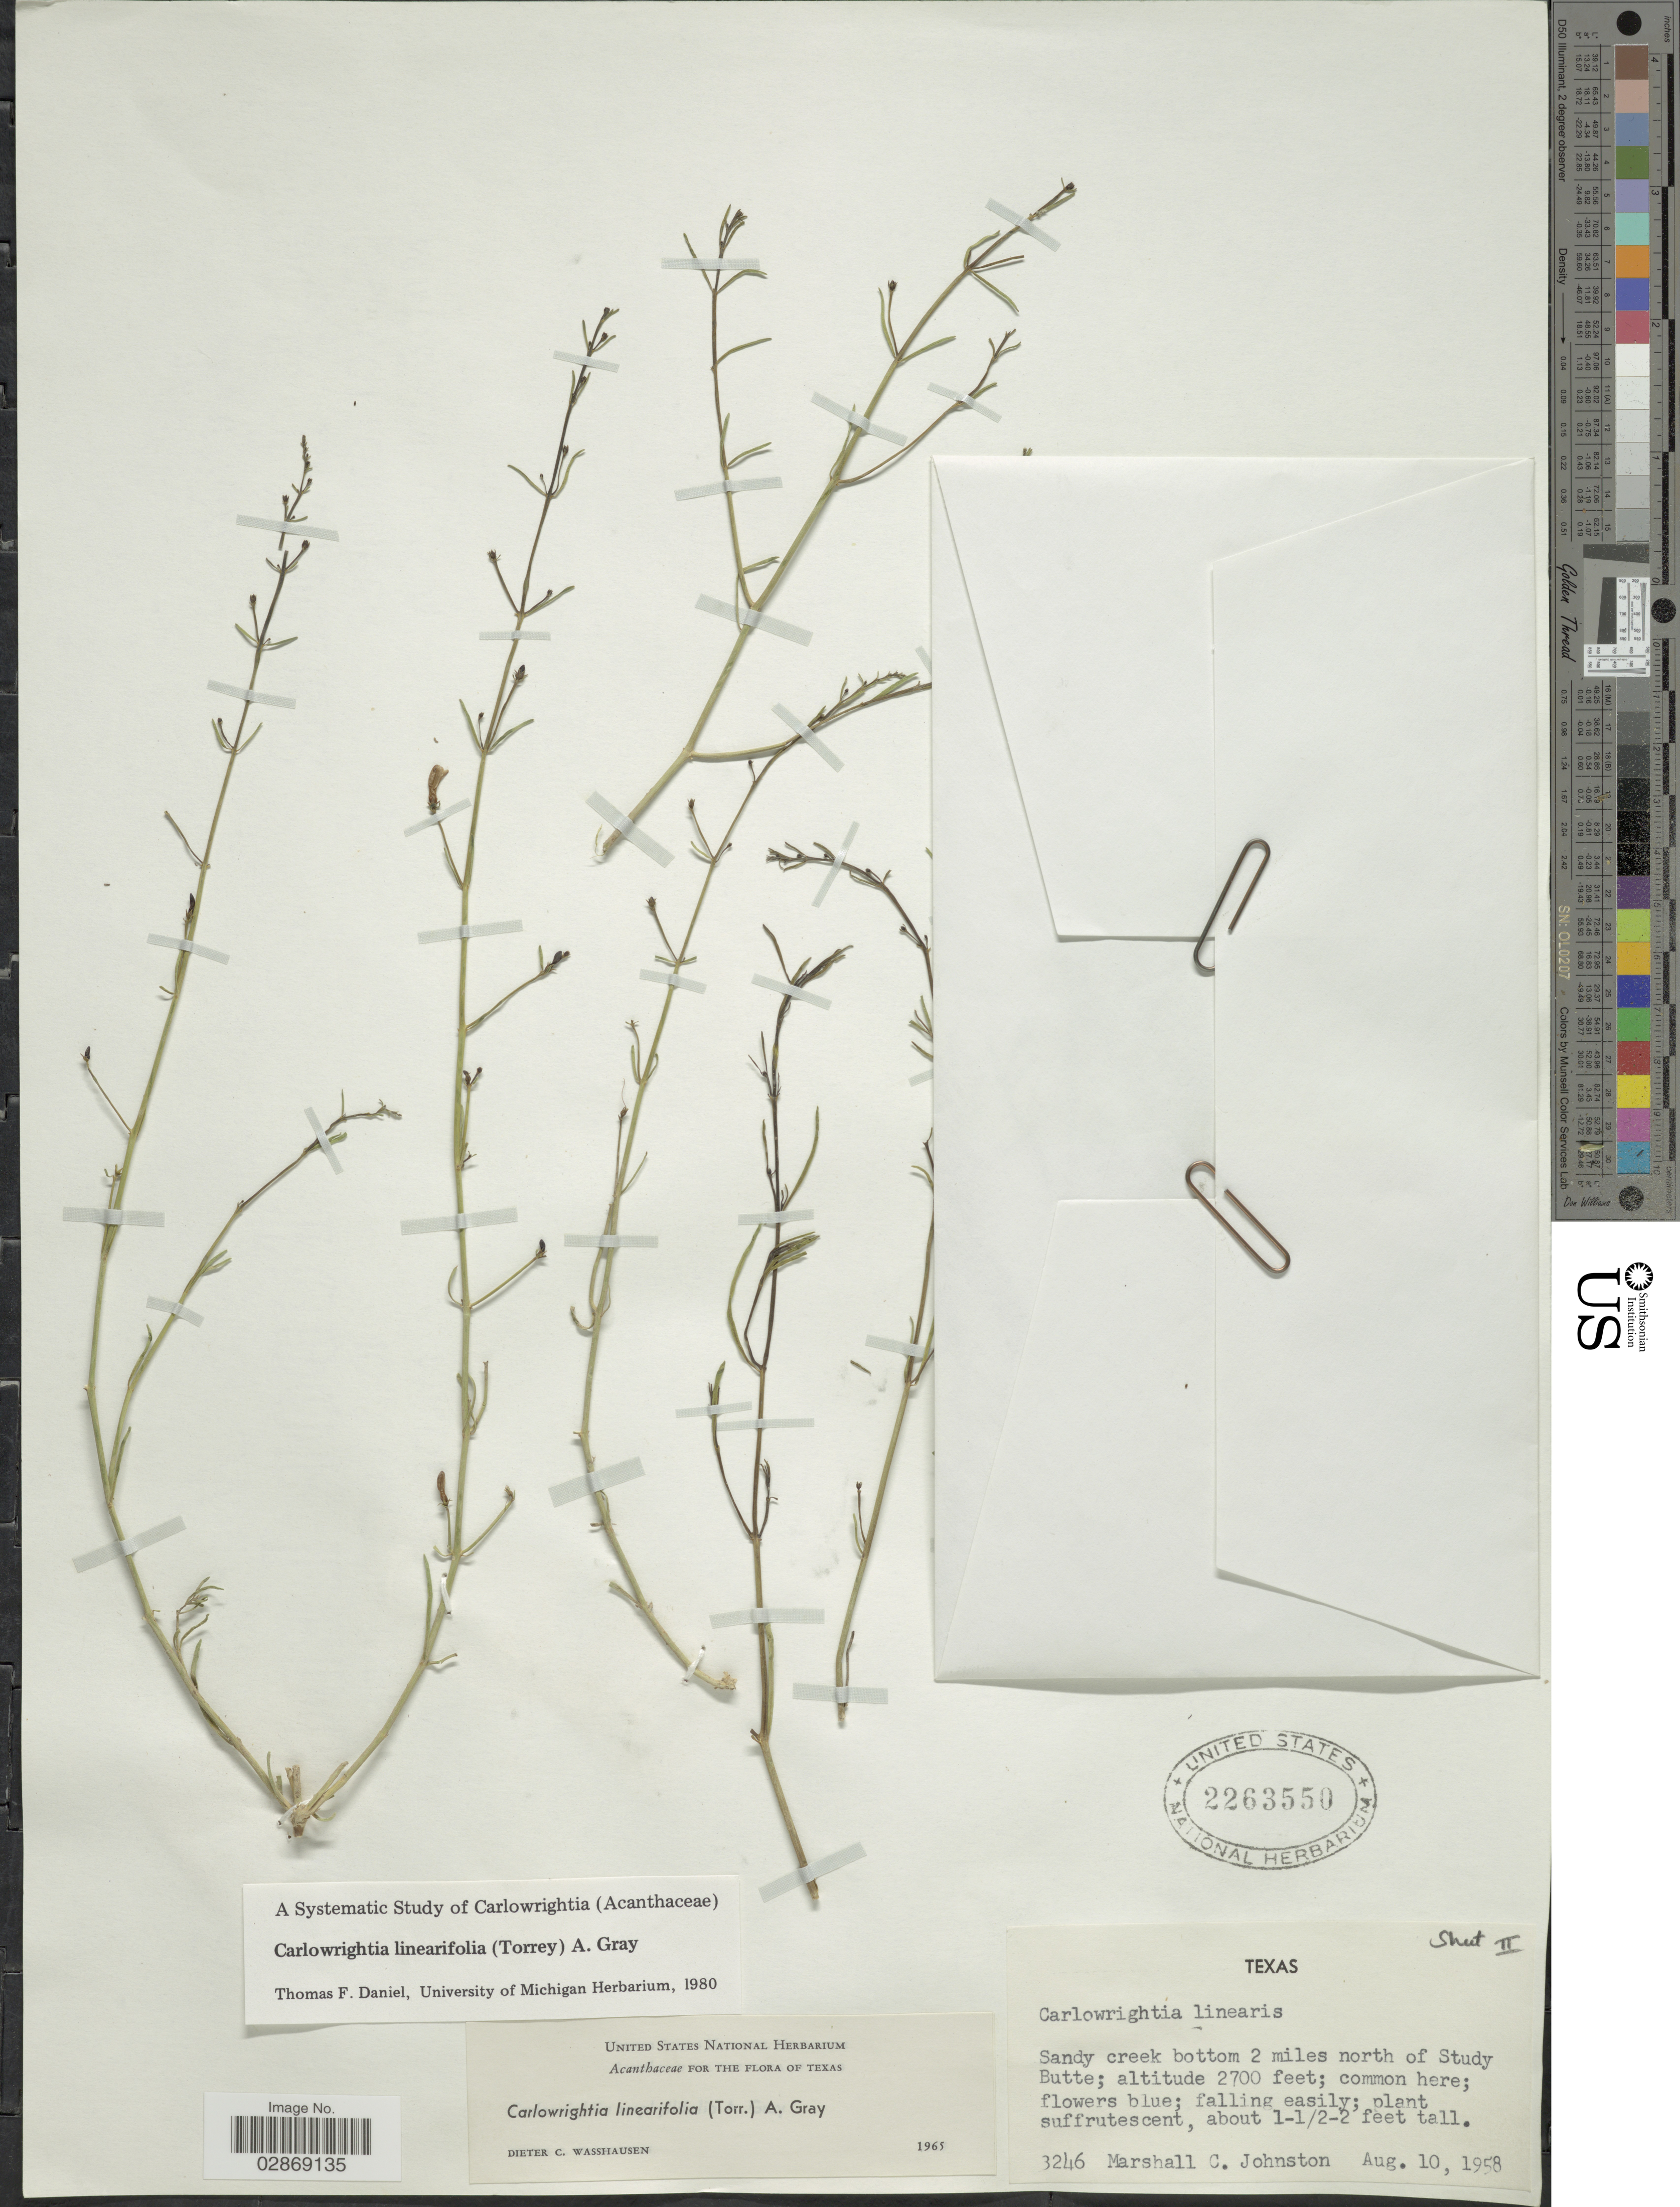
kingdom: Plantae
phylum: Tracheophyta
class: Magnoliopsida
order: Lamiales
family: Acanthaceae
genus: Carlowrightia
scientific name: Carlowrightia linearifolia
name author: (Torr.) A. Gray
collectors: M. Johnston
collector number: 3246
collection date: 1958-08-10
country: United States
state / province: Texas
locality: Sandy creek bottom 2 miles north of Study Butte.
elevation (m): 823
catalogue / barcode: US 2263550